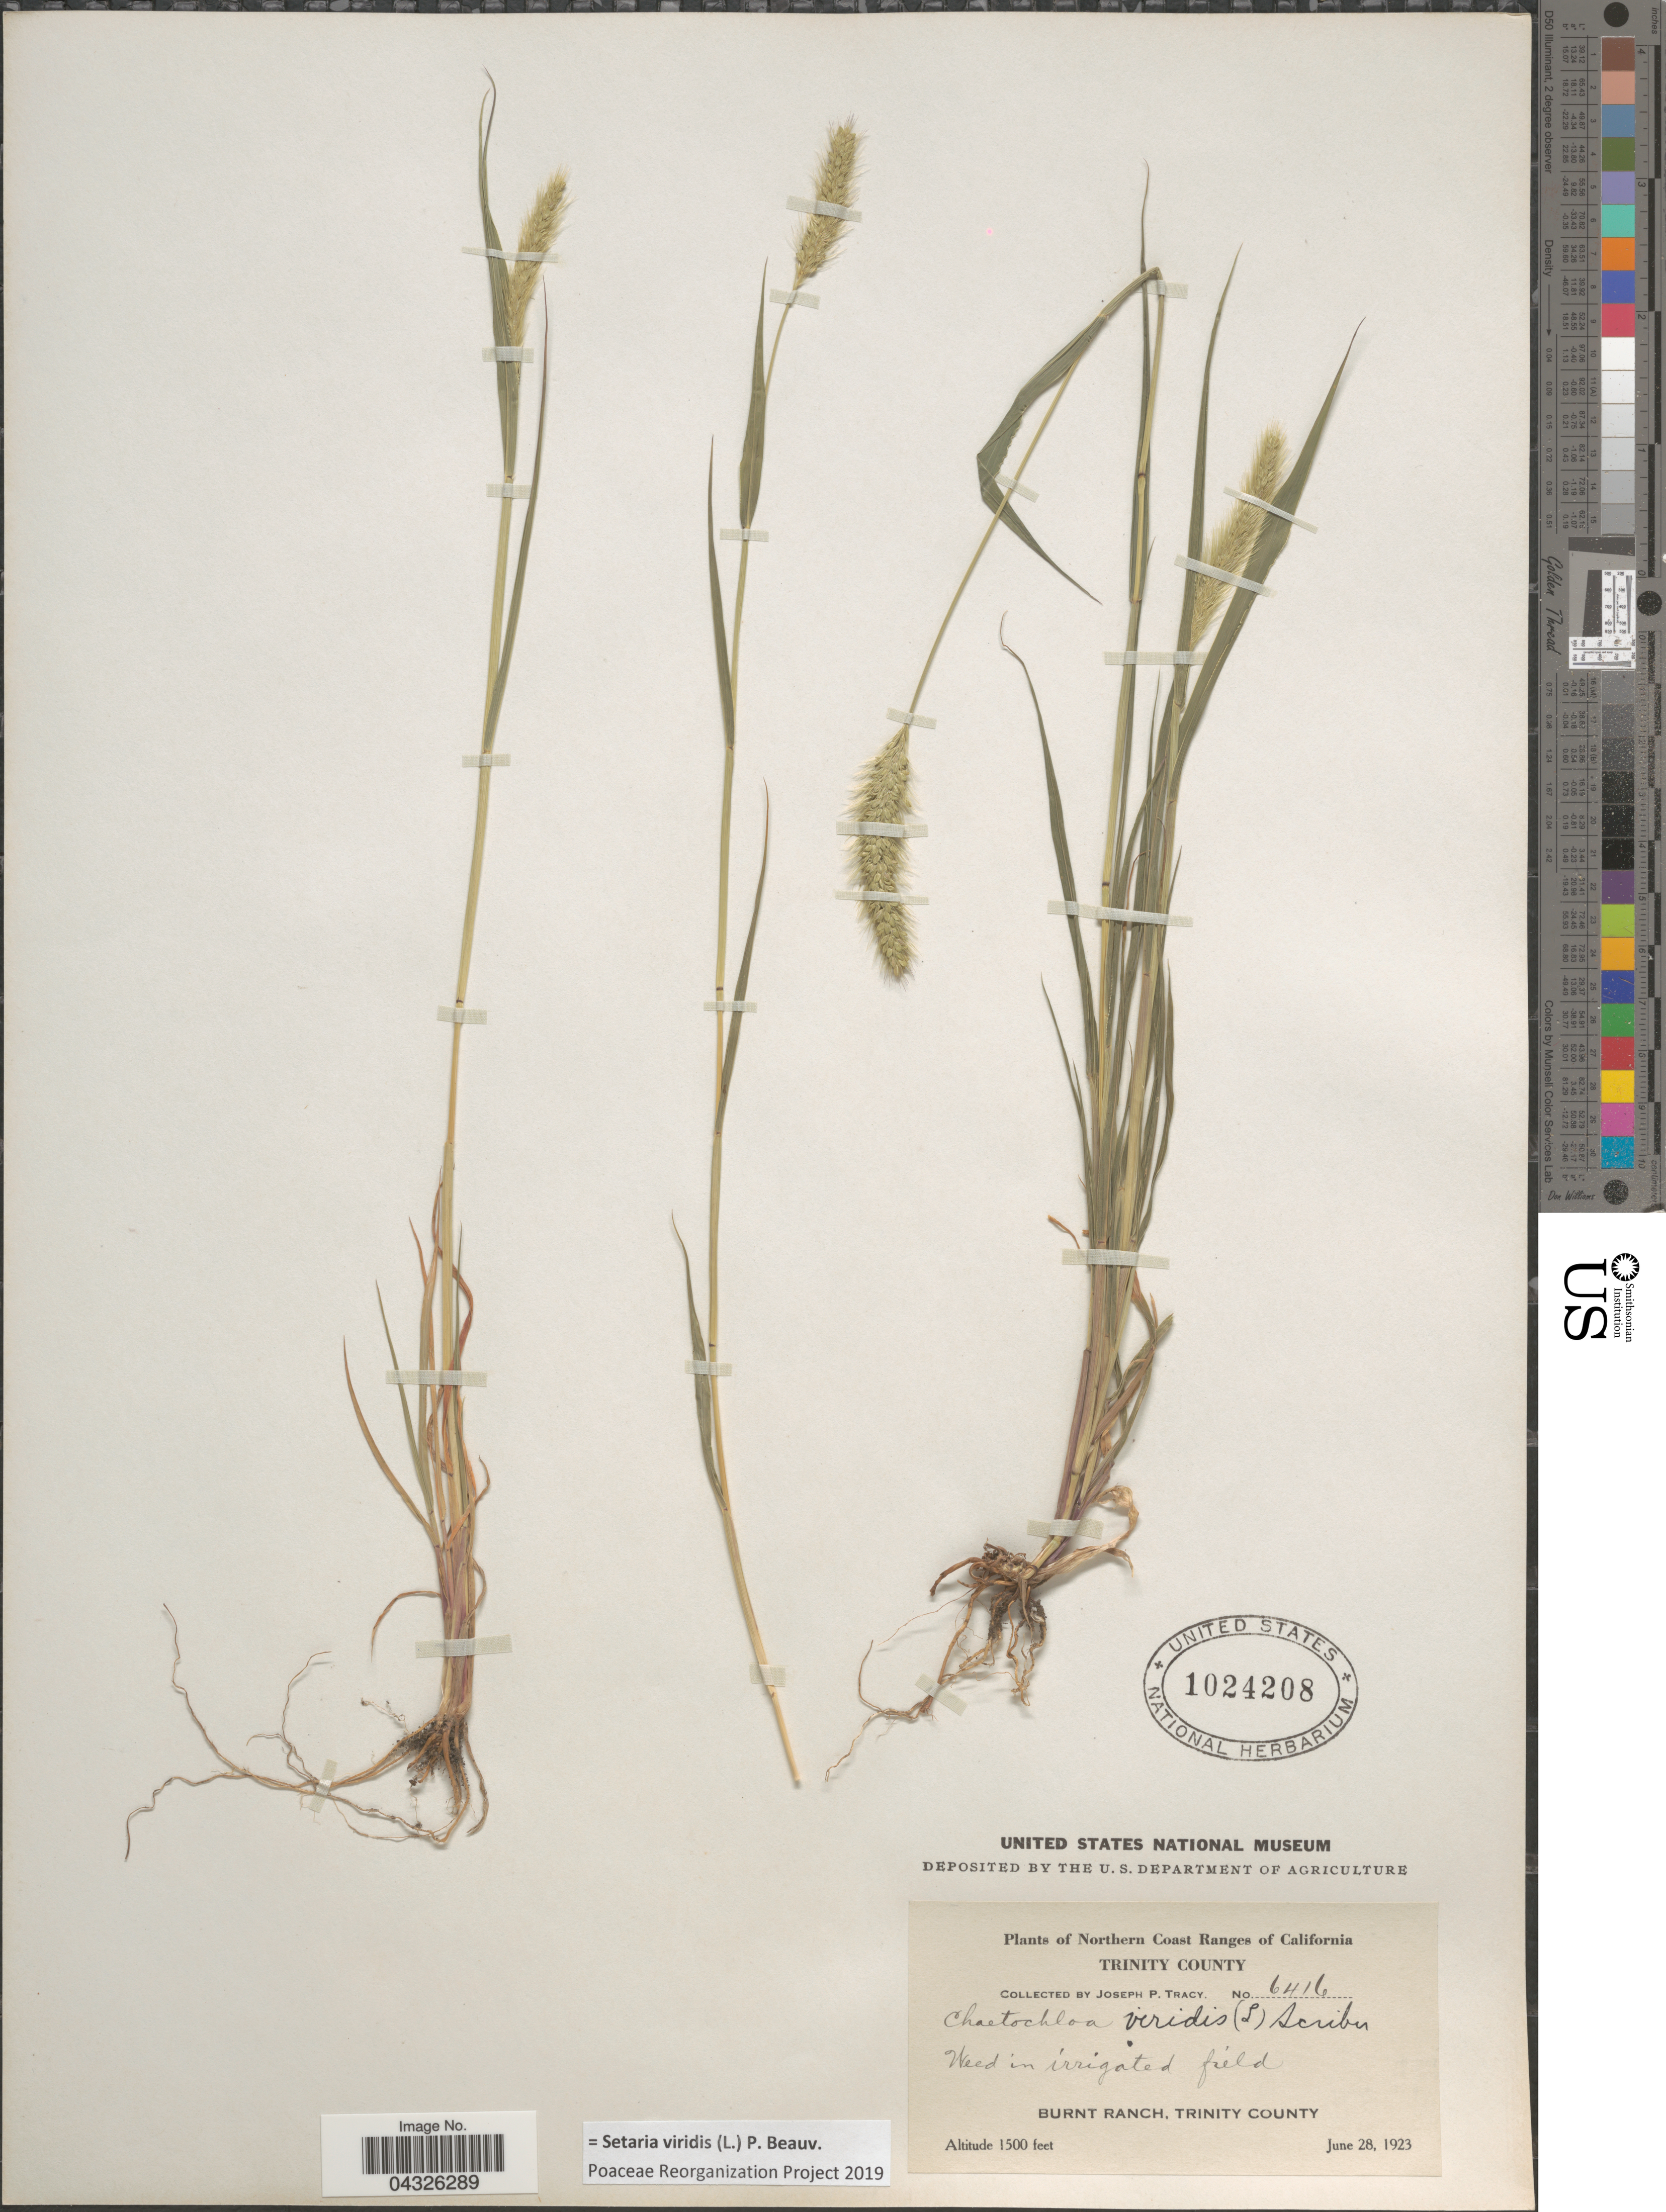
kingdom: Plantae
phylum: Tracheophyta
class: Liliopsida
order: Poales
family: Poaceae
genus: Setaria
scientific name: Setaria viridis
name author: (L.) P. Beauv.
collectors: J. Tracy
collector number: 6416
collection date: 1923-06-28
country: United States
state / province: California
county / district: Trinity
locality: Northern Coast Ranges of California. Trinity County. Burnt Ranch, Trinity County.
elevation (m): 457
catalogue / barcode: US 1024208